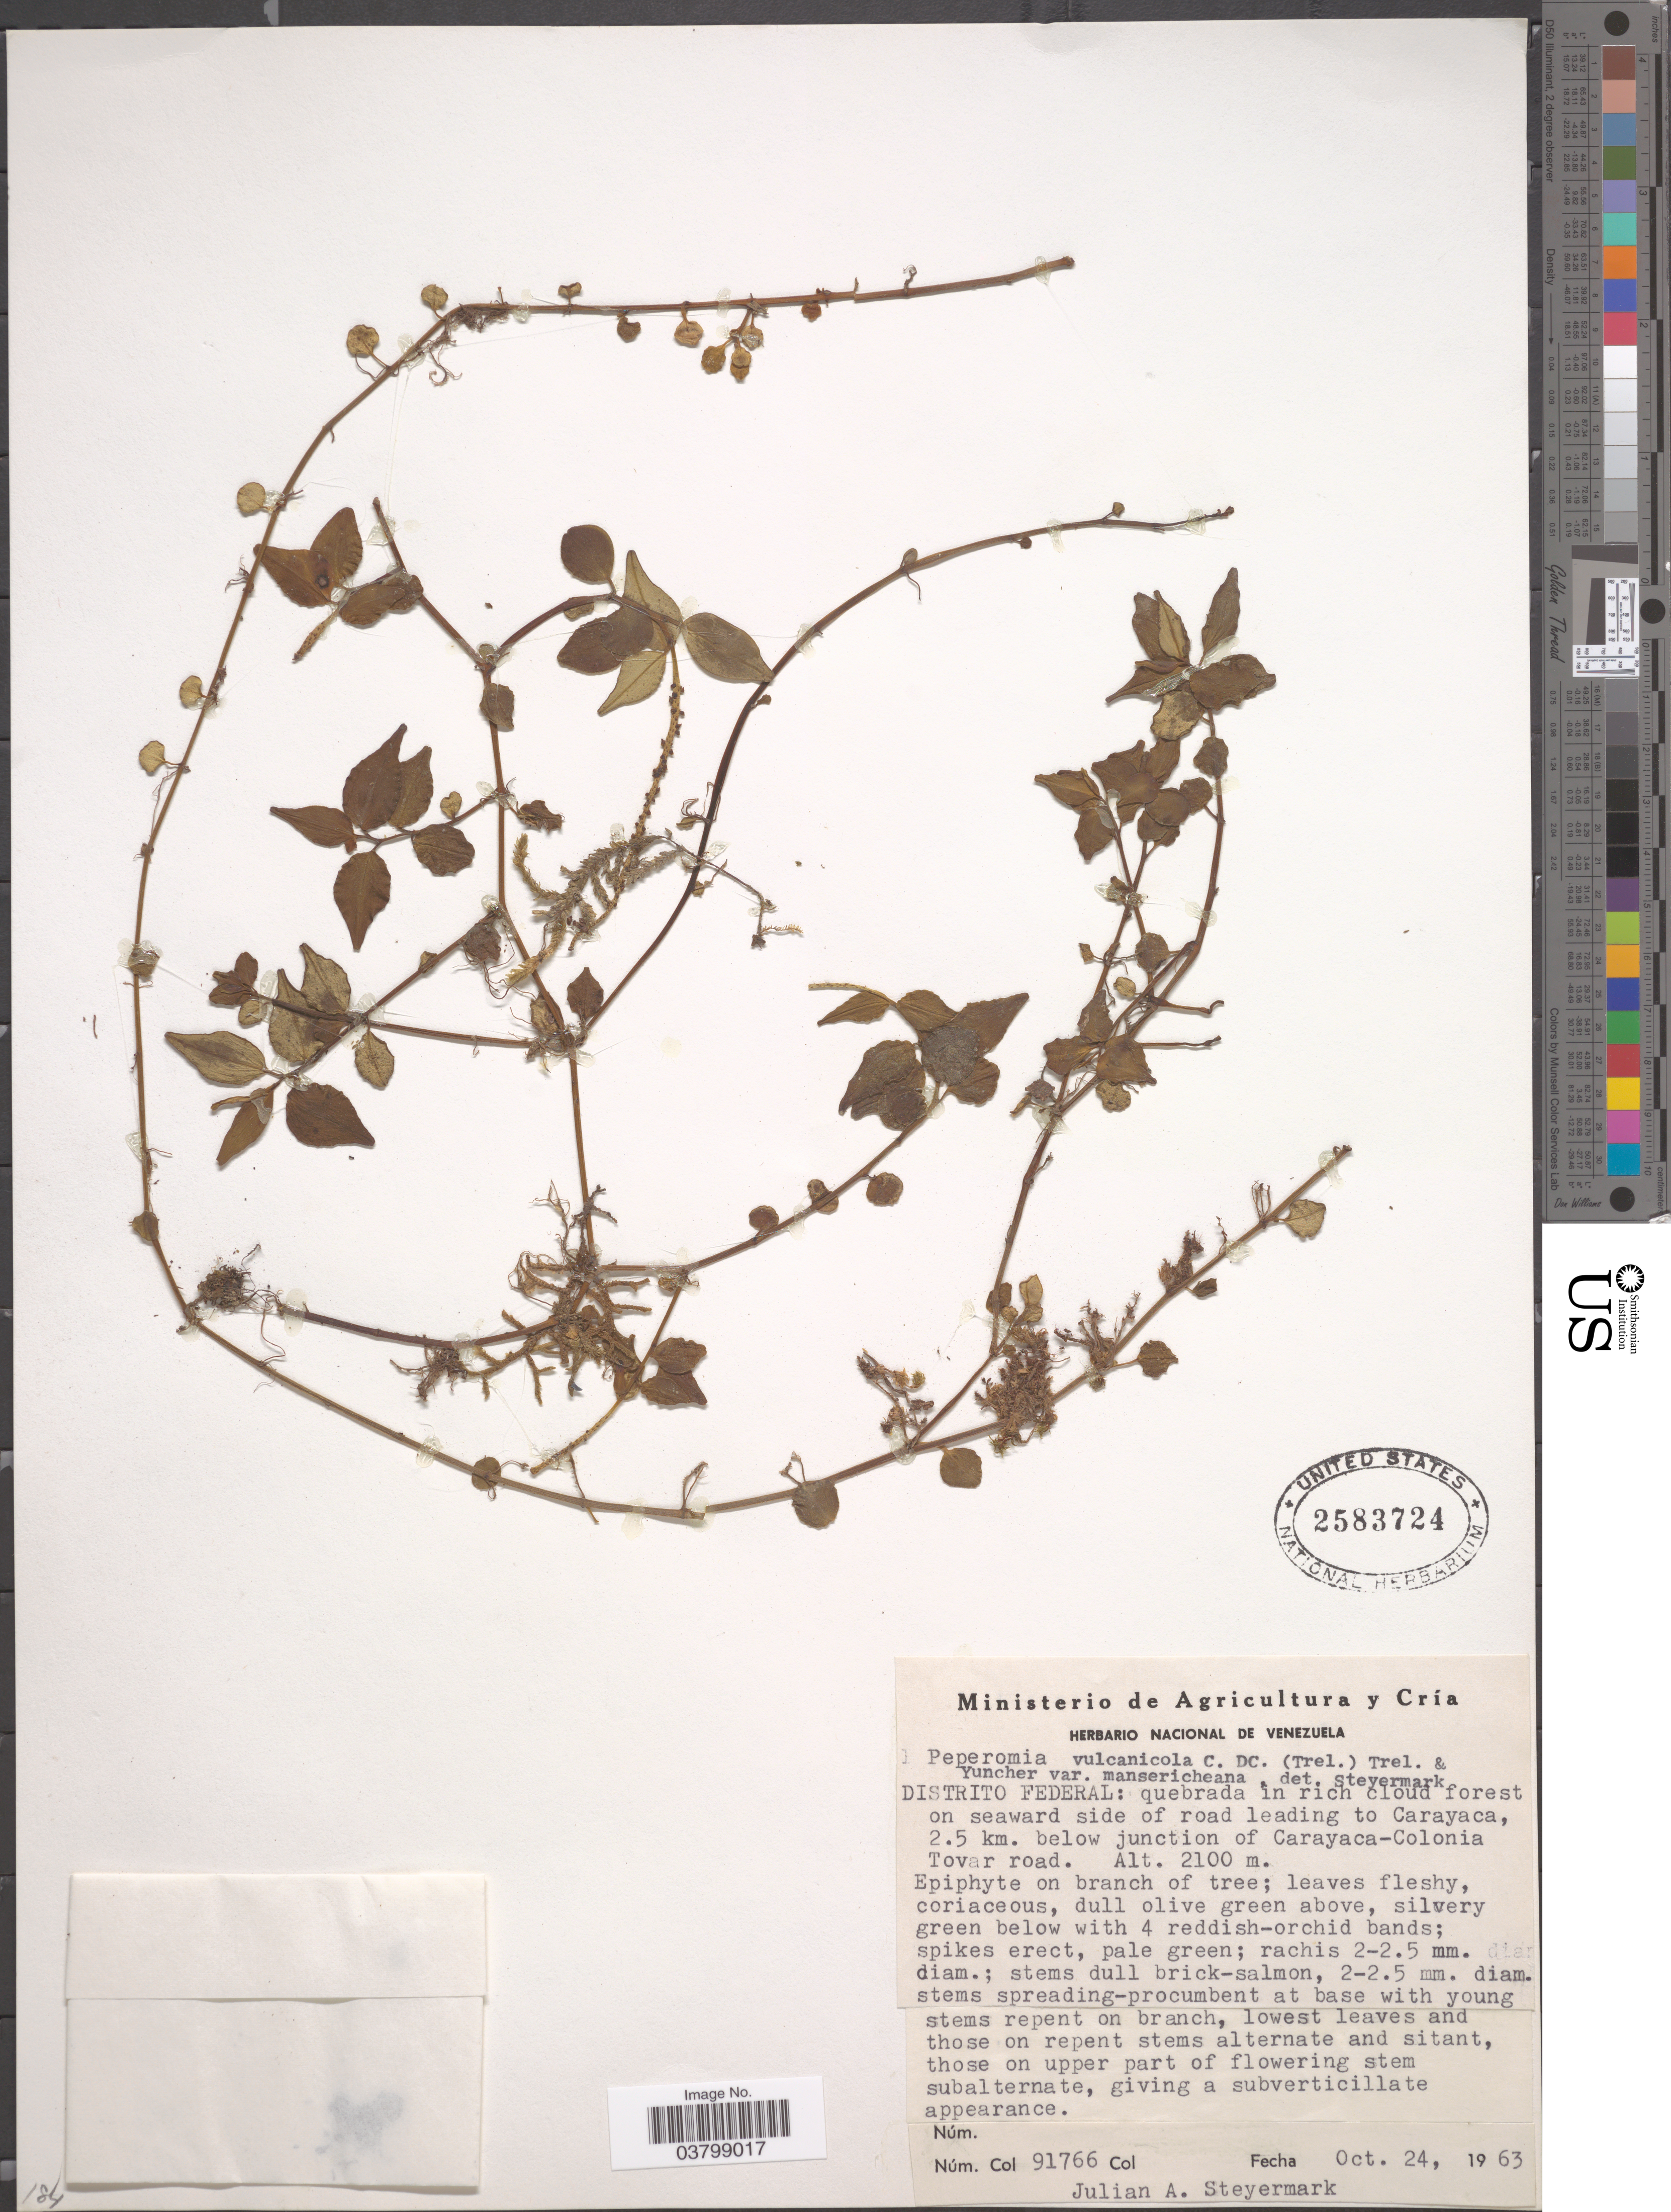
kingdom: Plantae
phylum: Tracheophyta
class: Magnoliopsida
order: Piperales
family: Piperaceae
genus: Peperomia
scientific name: Peperomia vulcanicola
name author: C. DC.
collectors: J. Steyermark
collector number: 91766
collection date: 1963-10-24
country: Venezuela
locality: Distrito Federal: quebrada in rich cloud forest on seaward side of road leading to Carayaca, 2.5 km. below junction of Carayaca-Colonia Tovar road.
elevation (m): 2100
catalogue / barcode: US 2583724